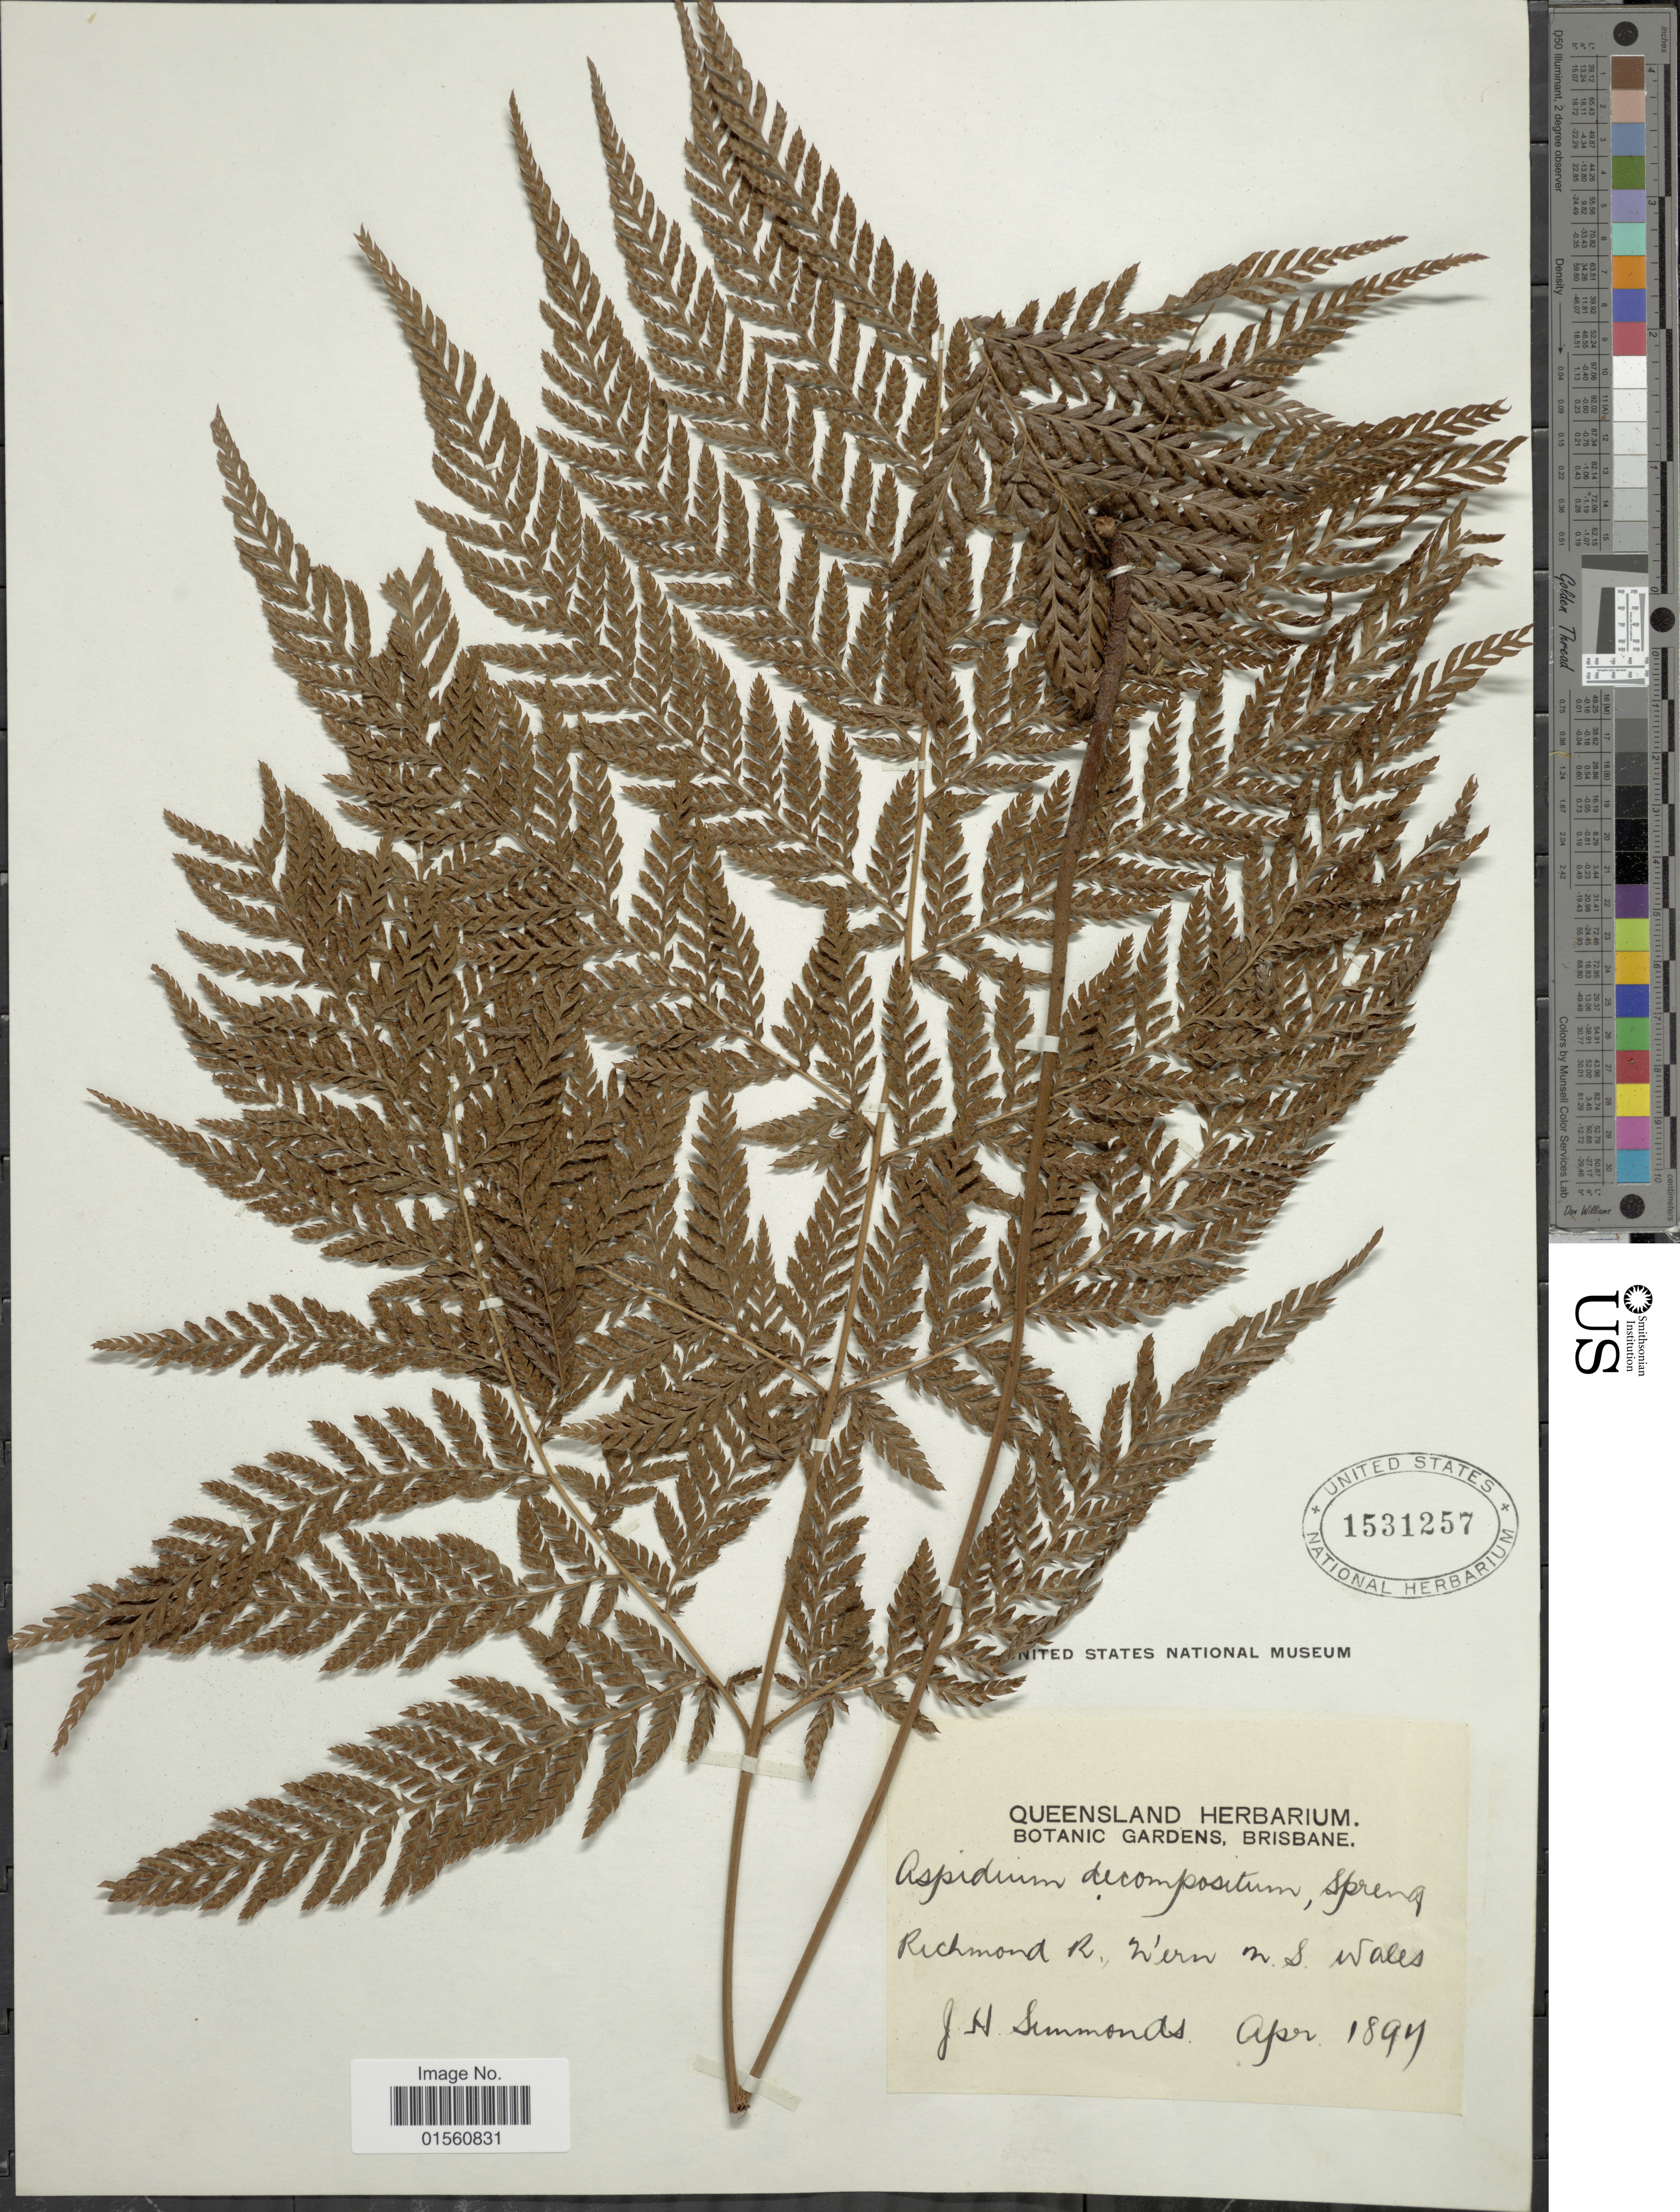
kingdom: Plantae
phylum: Tracheophyta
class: Polypodiopsida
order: Polypodiales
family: Dryopteridaceae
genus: Lastreopsis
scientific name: Lastreopsis decomposita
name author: (R. Br.) Tindale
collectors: J. Simmonds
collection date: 1897-04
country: Australia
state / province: New South Wales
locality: Richmond R., N'ern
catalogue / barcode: US 1531257